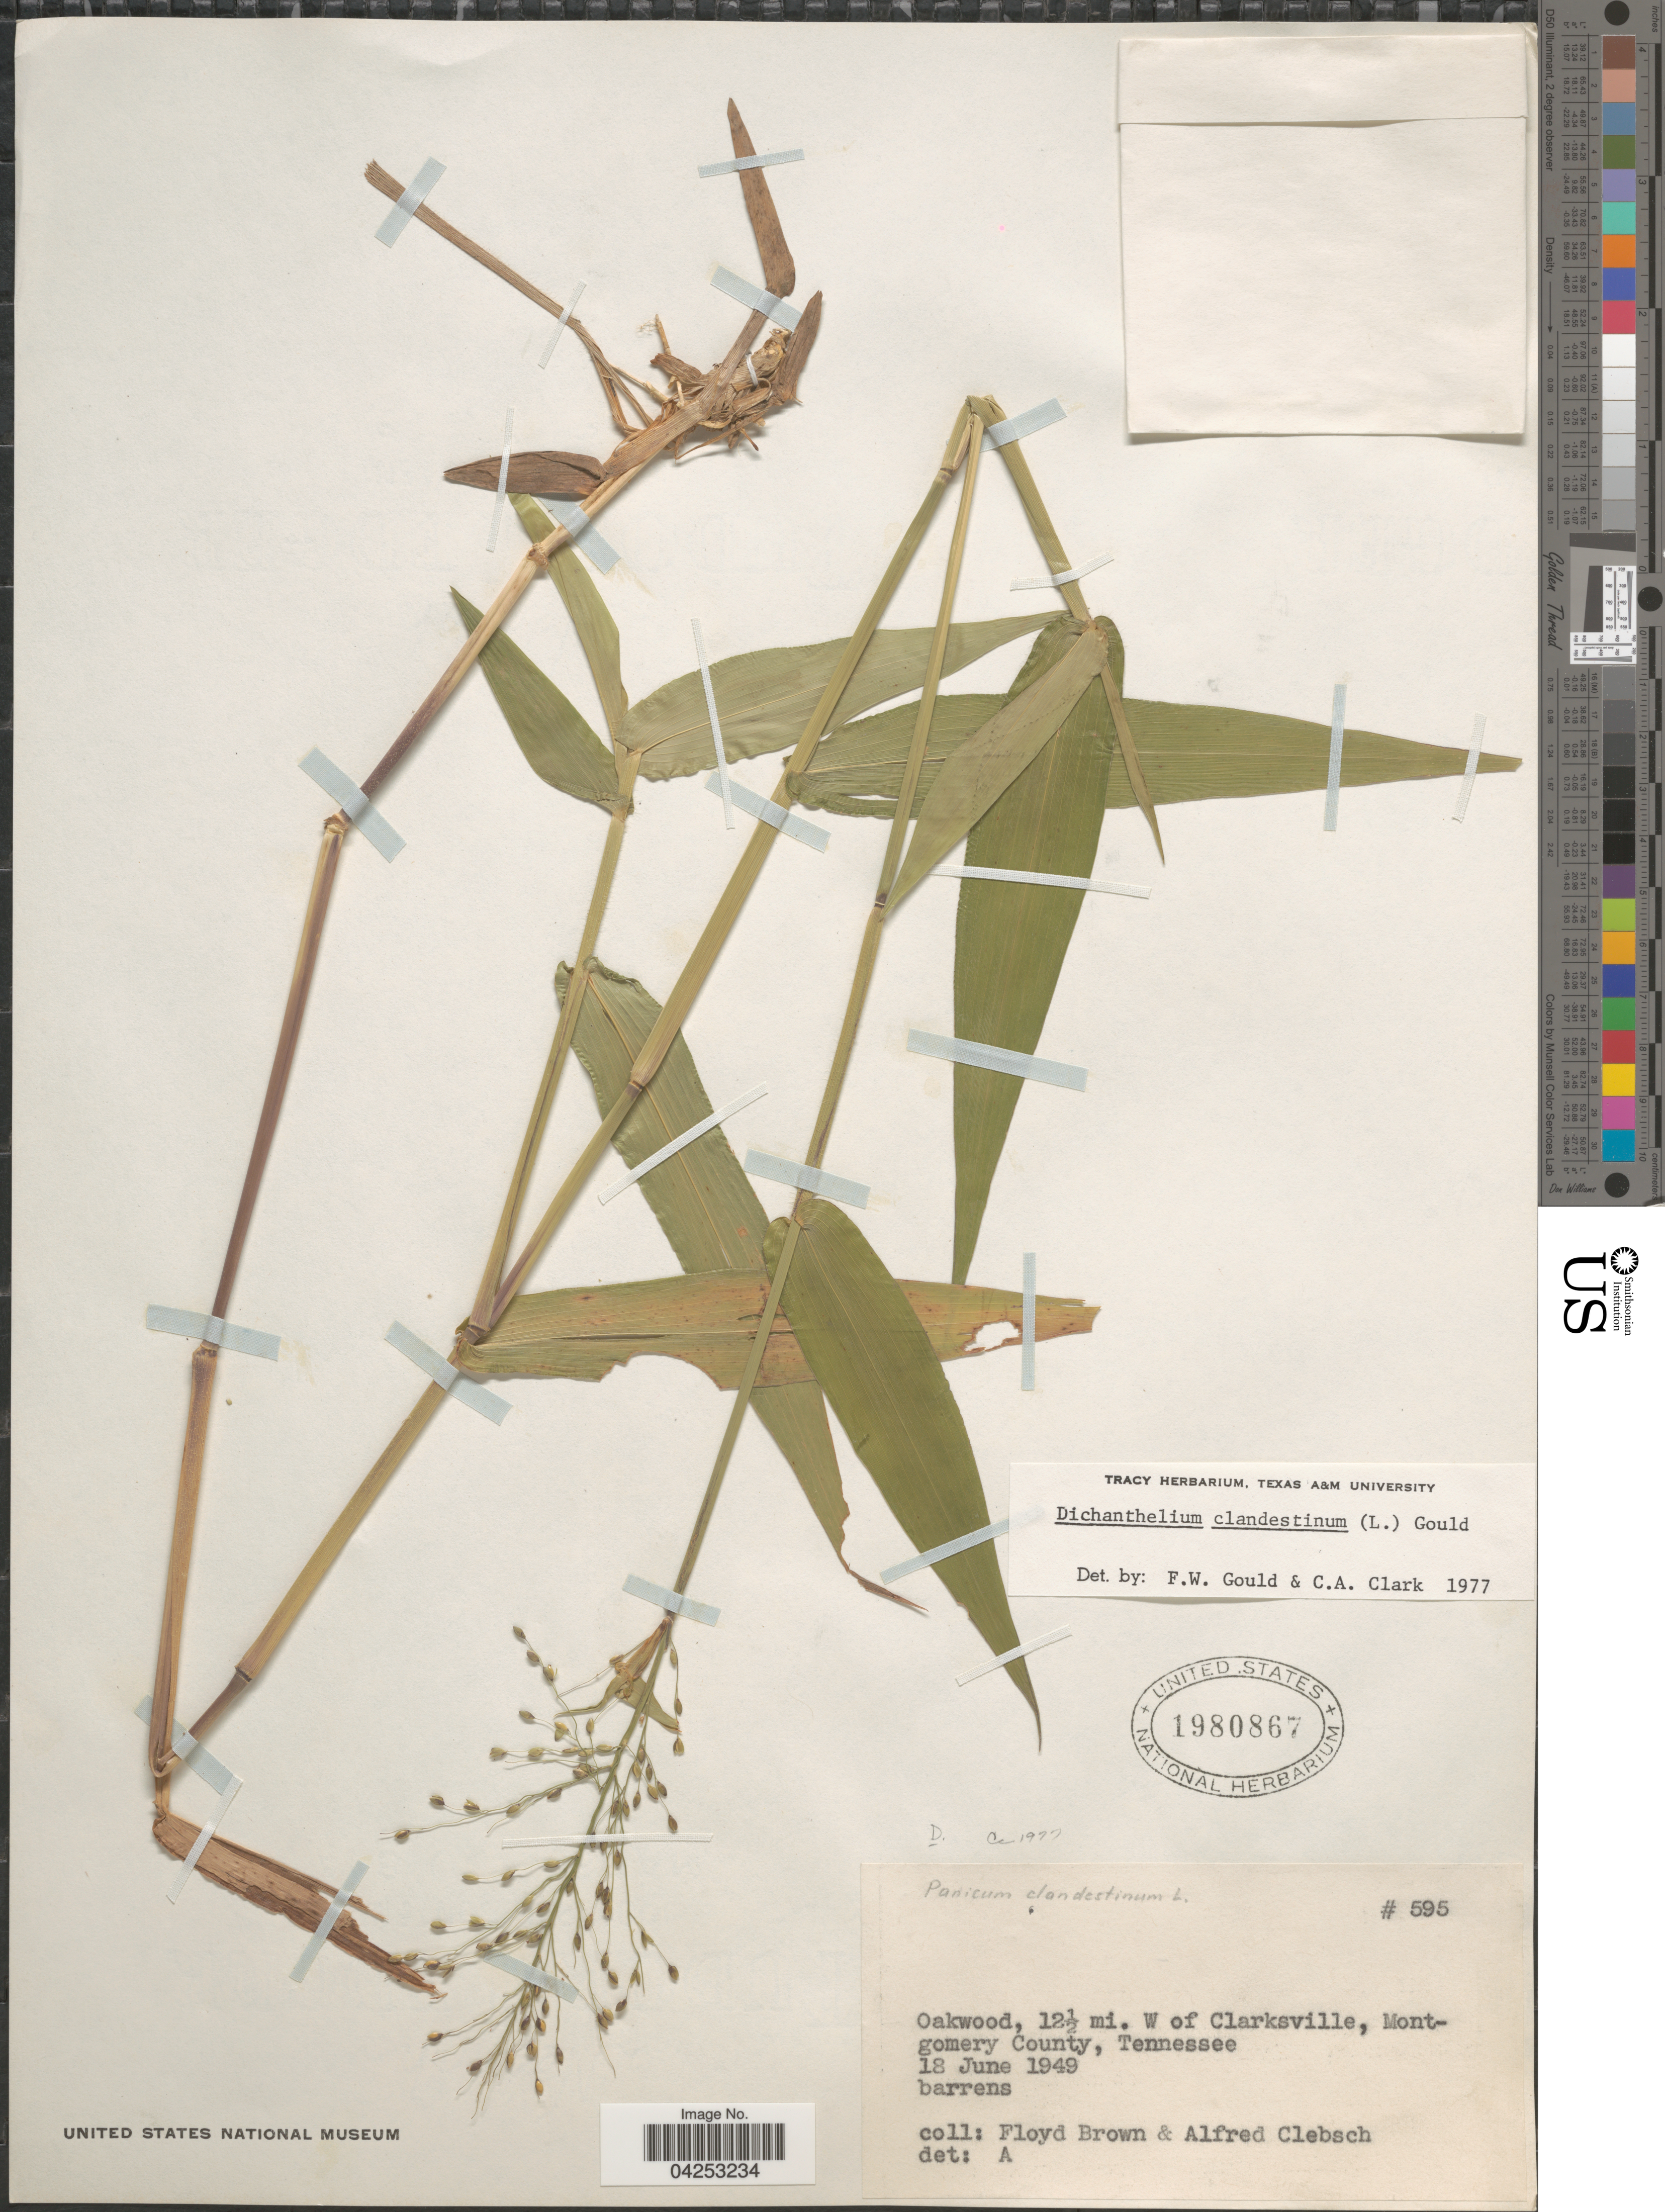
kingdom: Plantae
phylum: Tracheophyta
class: Liliopsida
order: Poales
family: Poaceae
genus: Dichanthelium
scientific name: Dichanthelium clandestinum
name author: (L.) Gould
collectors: F. Brown & A. Clebsch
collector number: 595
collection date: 1949-06-18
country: United States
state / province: Tennessee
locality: Oakwood, 12½ mi. W of Clarksville, Montgomery County.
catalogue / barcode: US 1980867